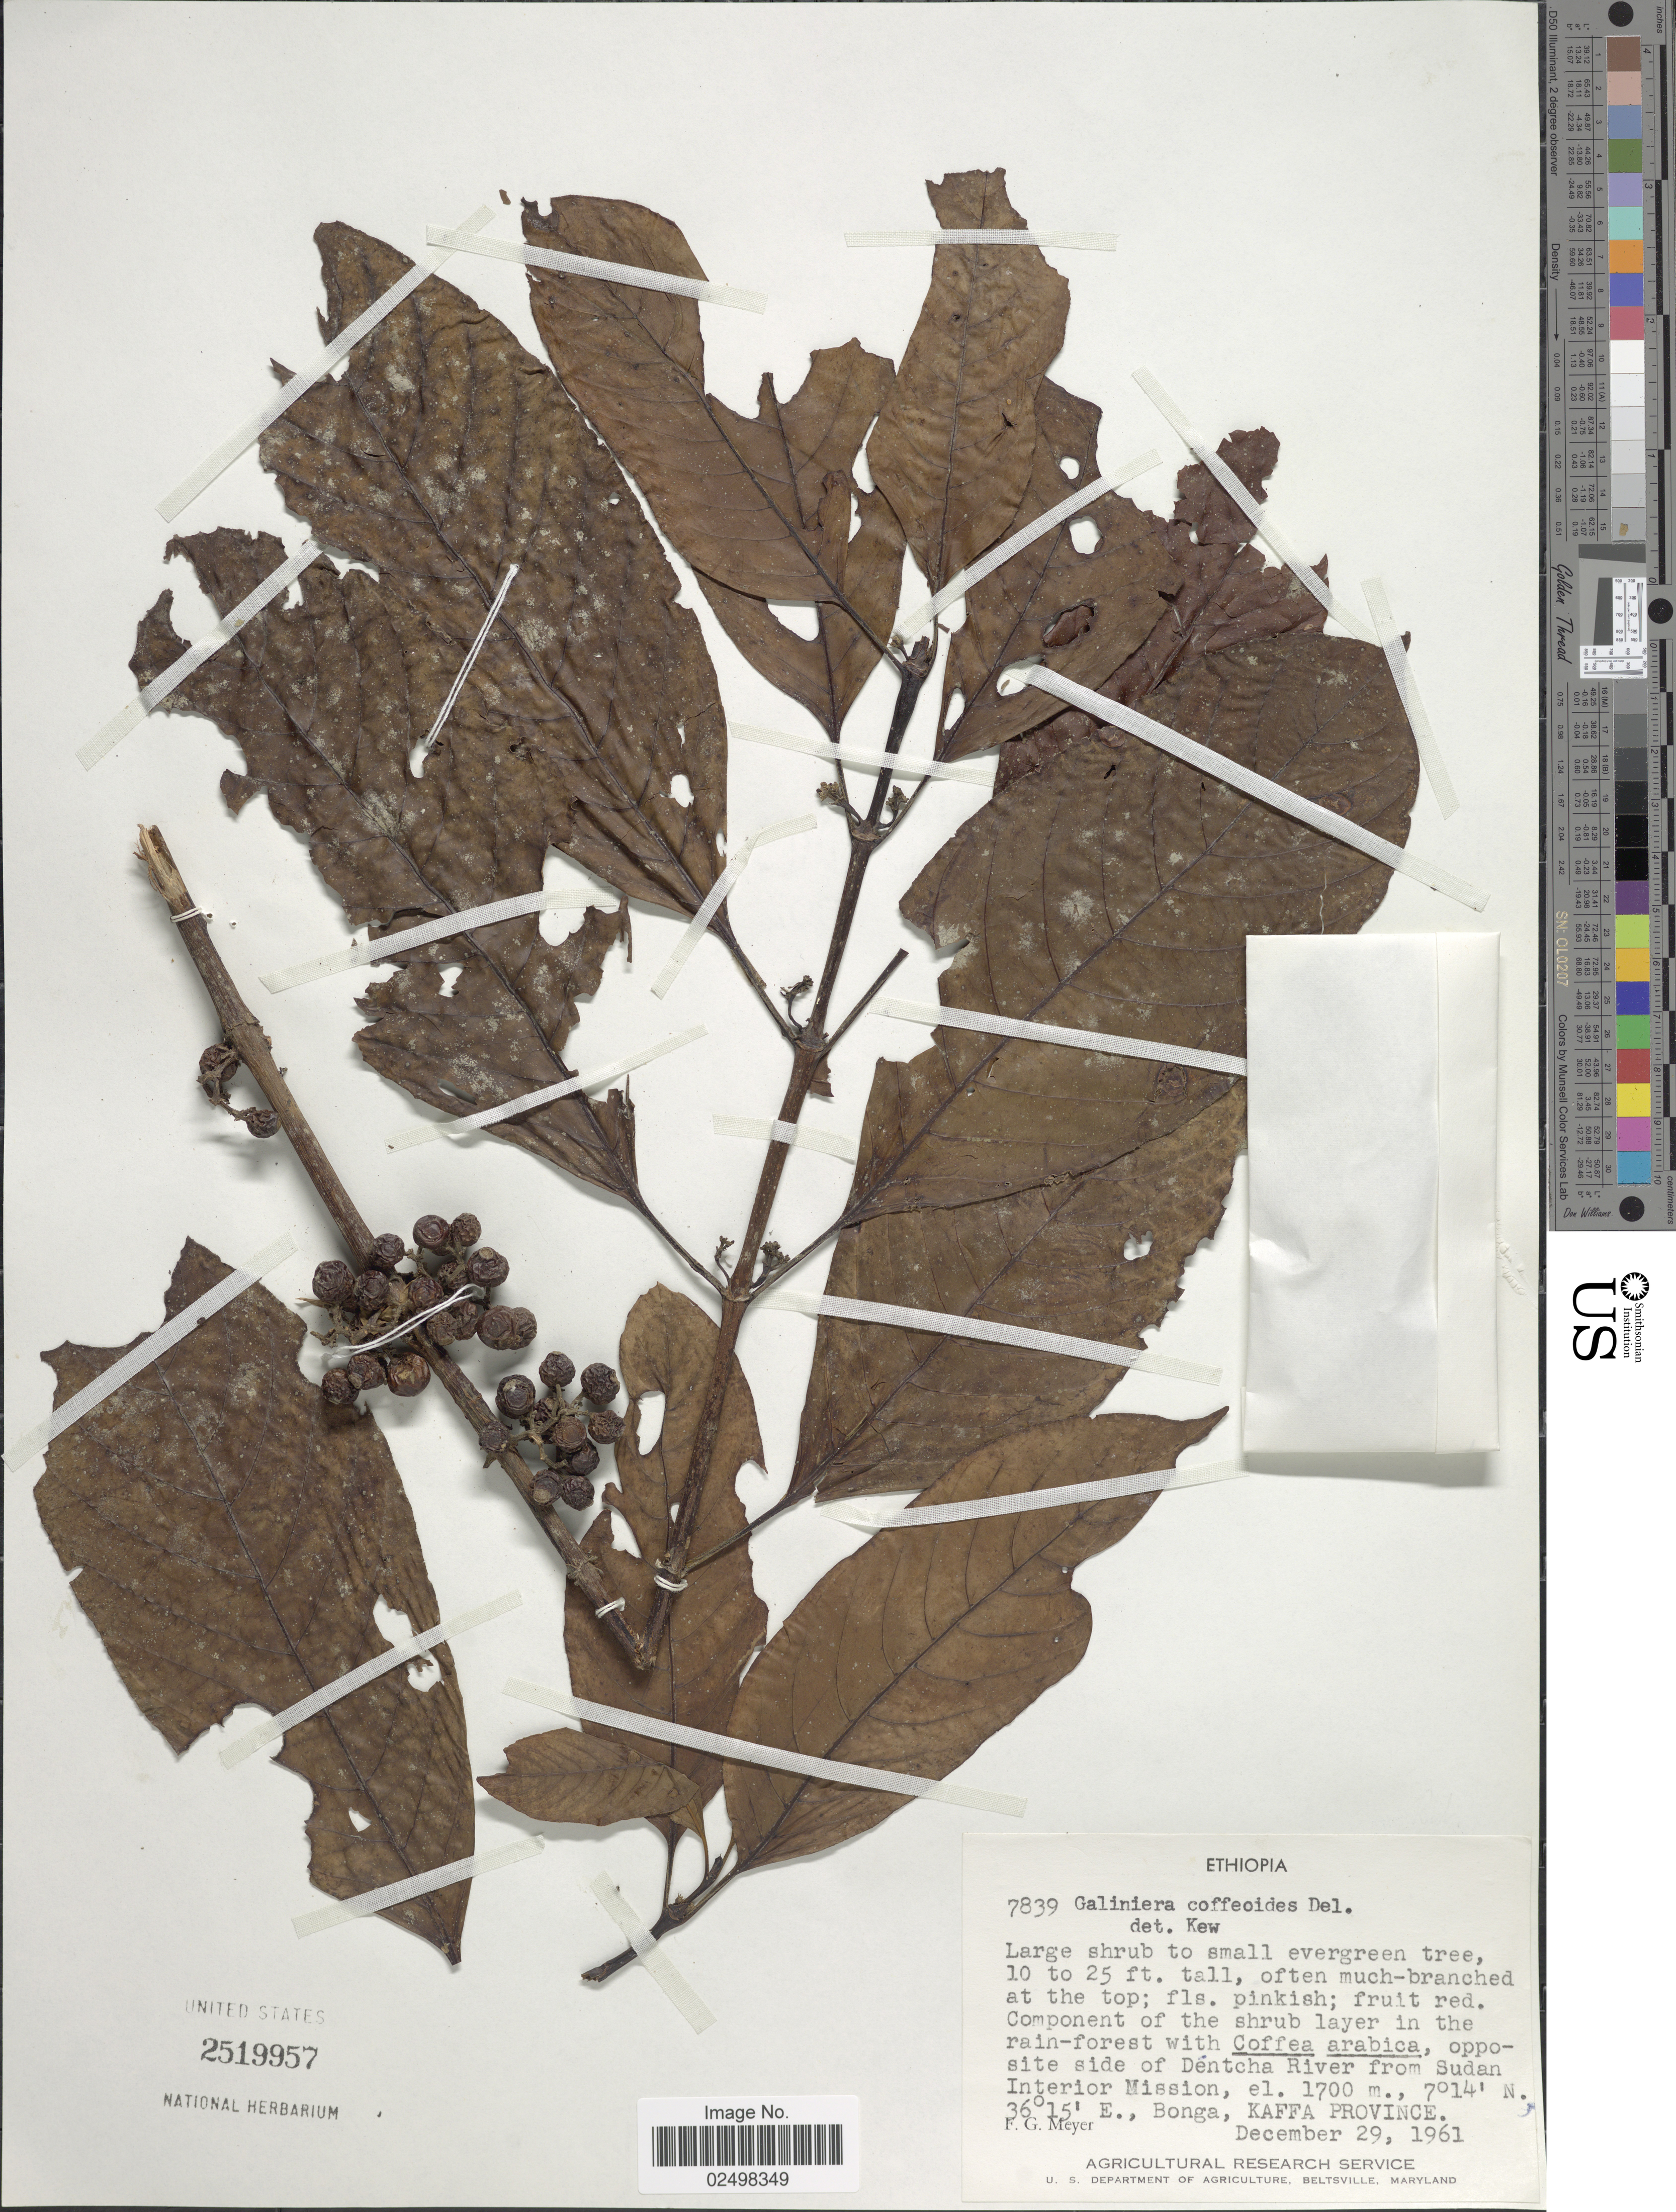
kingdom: Plantae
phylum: Tracheophyta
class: Magnoliopsida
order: Gentianales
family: Rubiaceae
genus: Galiniera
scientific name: Galiniera coffeoides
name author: Delile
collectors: F. G. Meyer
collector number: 7839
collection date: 1961-12-29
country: Ethiopia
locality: Opposite side of Dentcha River from Sudan Interior Mission. Bonga, Kaffa Province.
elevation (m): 1700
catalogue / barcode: US 2519957